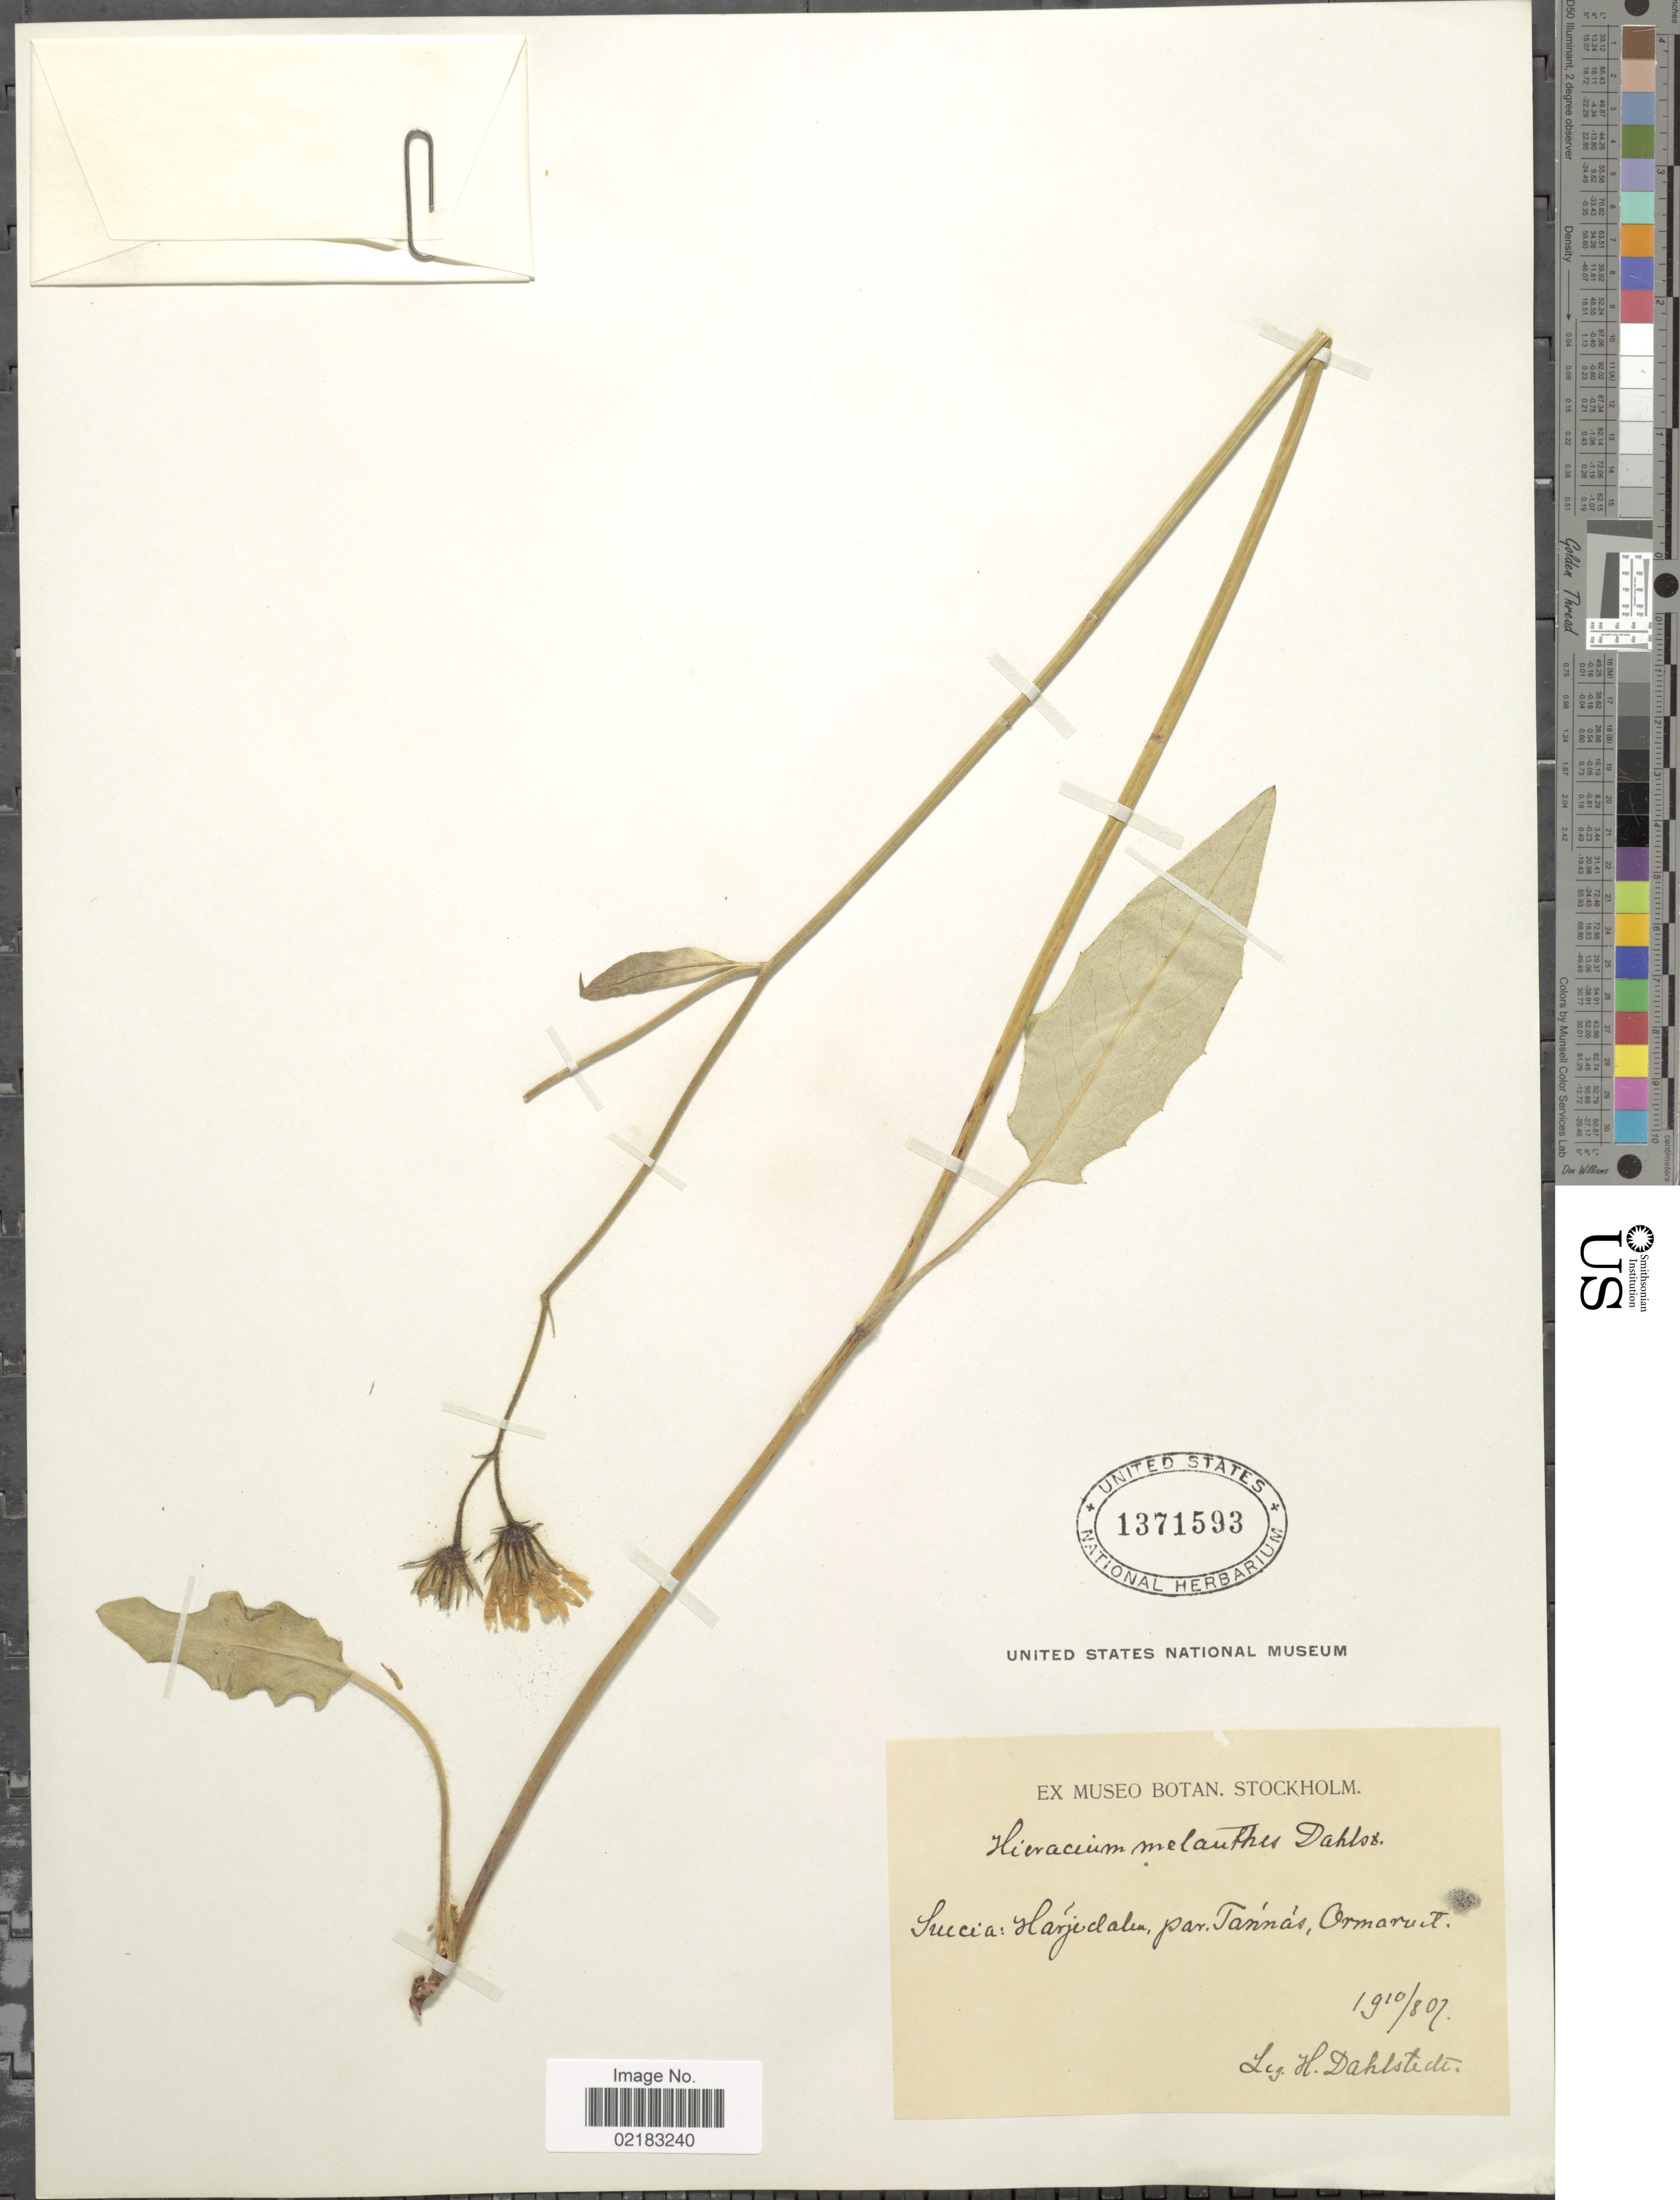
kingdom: Plantae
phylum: Tracheophyta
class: Magnoliopsida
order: Asterales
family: Asteraceae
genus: Hieracium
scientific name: Hieracium melanthes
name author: (Dahlst. ex Zahn) Dahlst. ex Johanss.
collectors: H. G. Dahlstedt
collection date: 1907-08-10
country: Sweden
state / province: Jämtland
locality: Suecia: Harjedalen, par. Tannas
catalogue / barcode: US 1371593